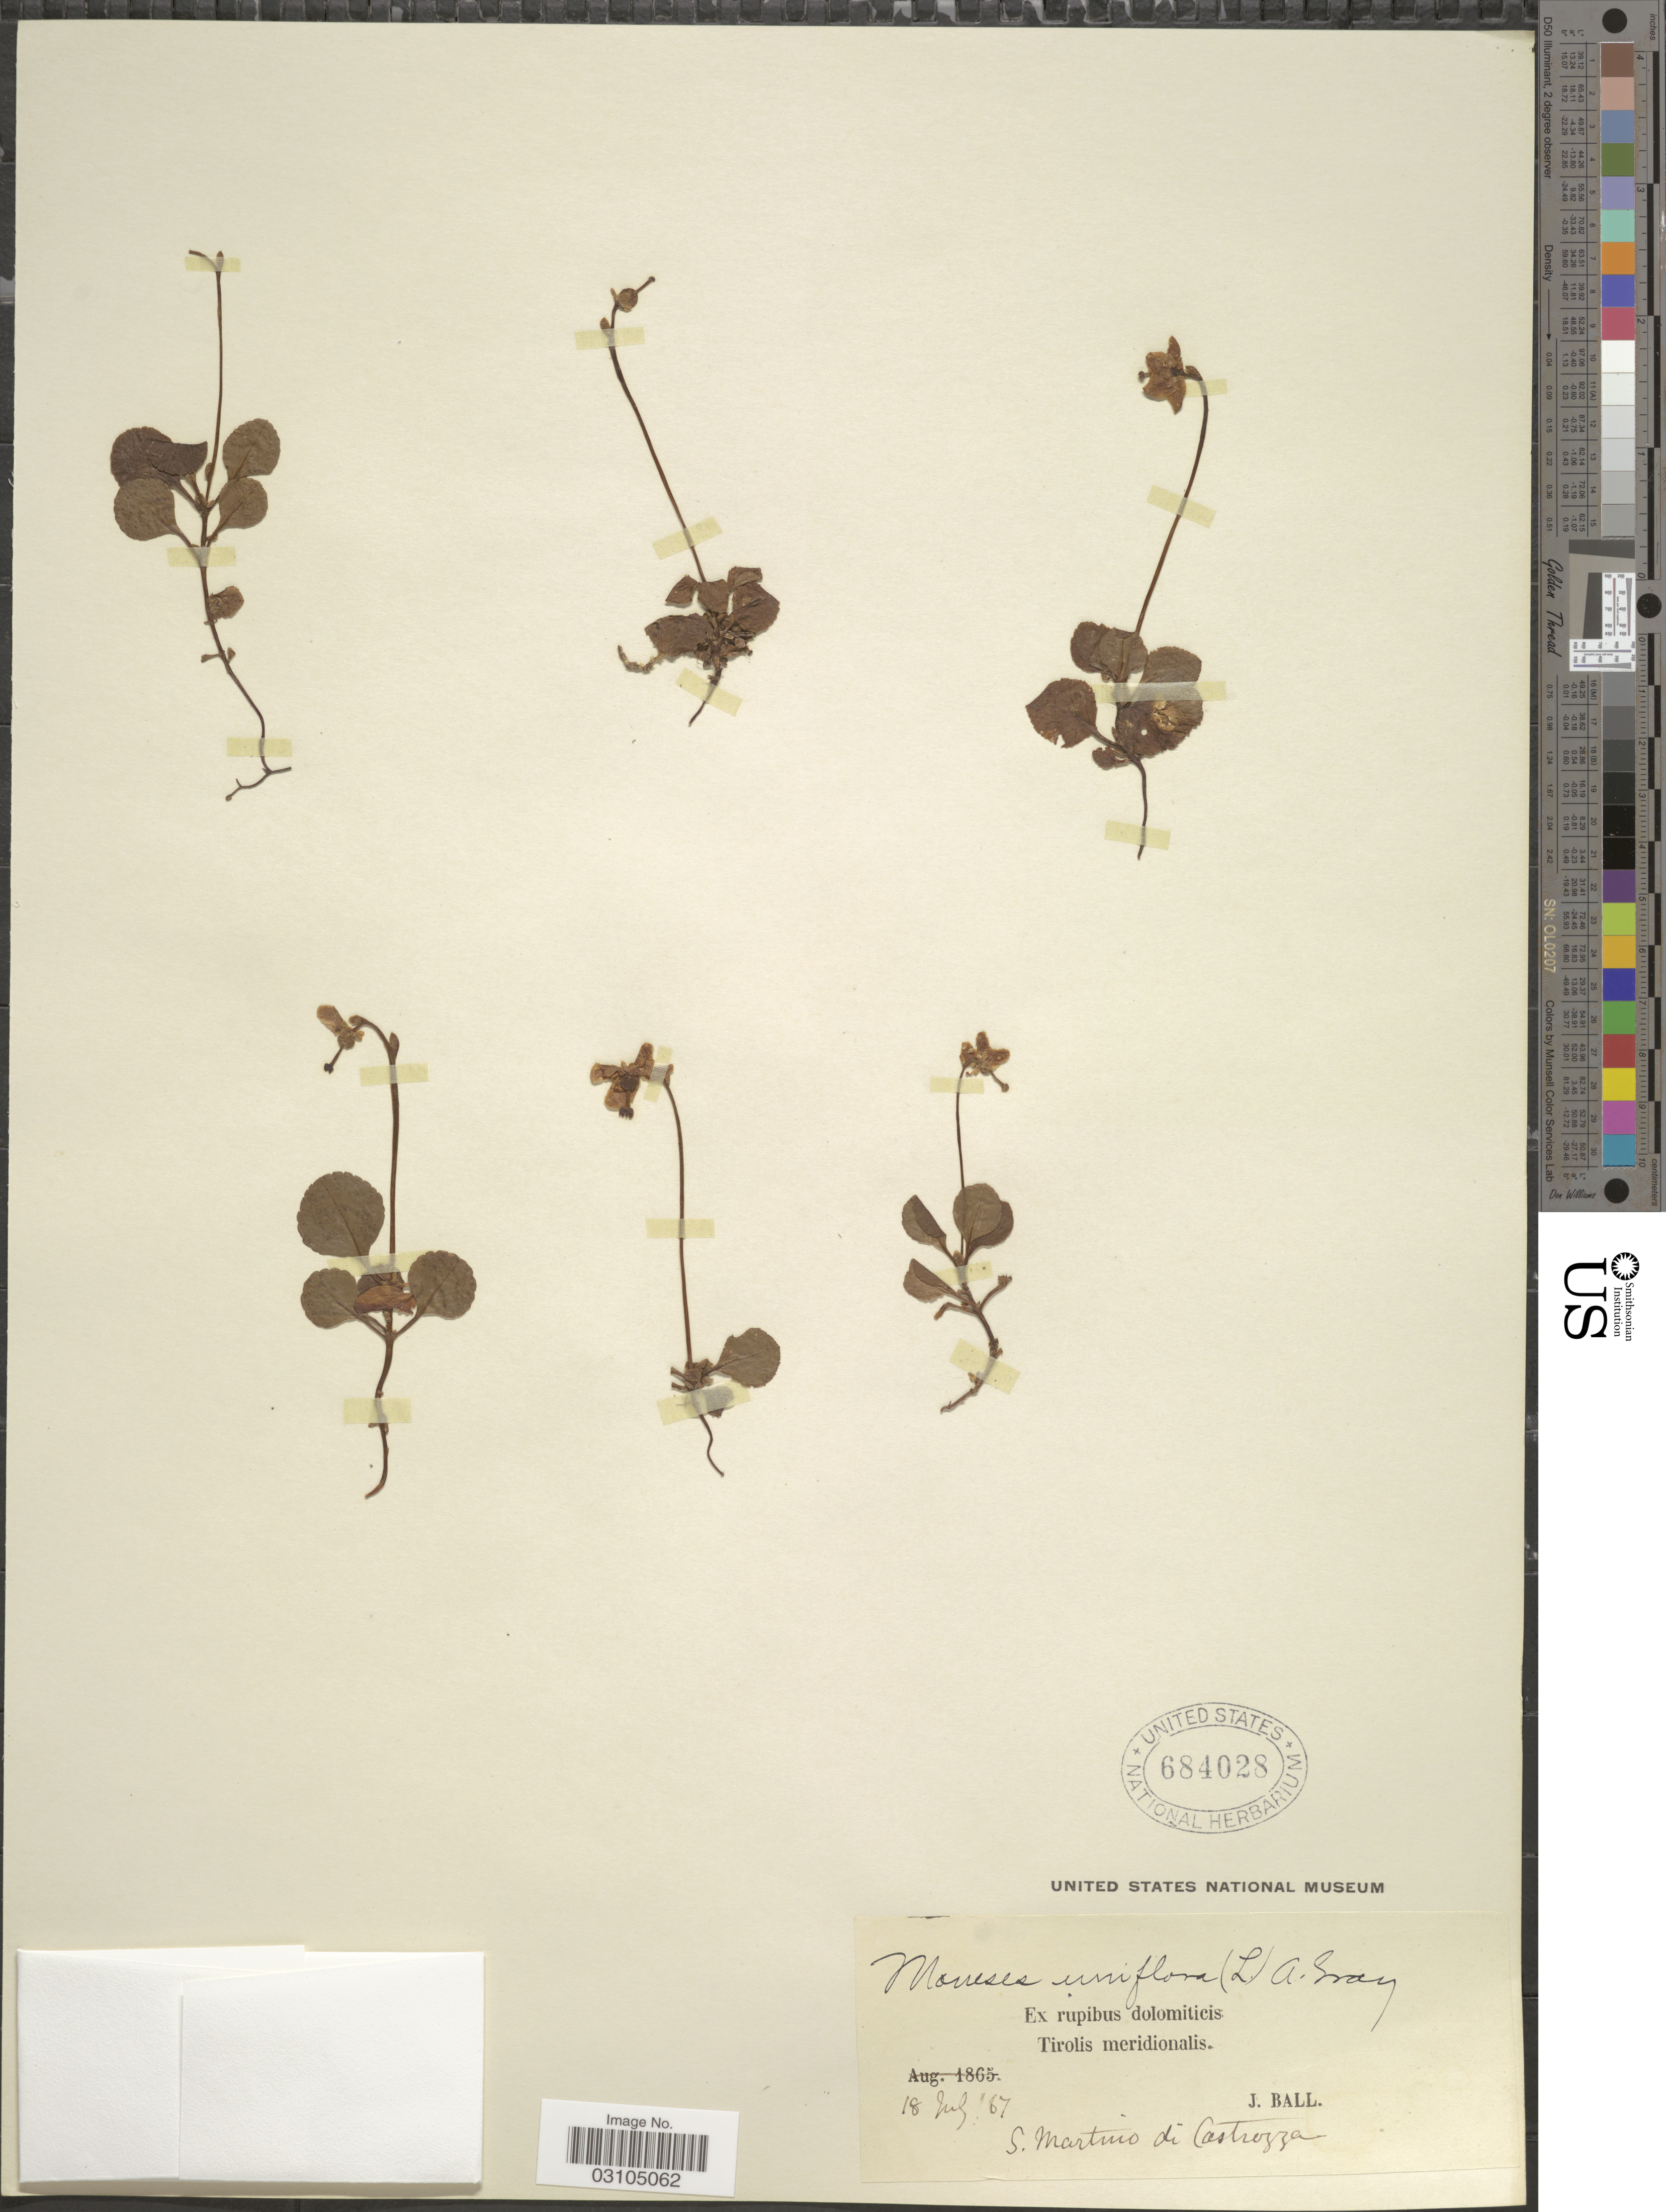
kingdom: Plantae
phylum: Tracheophyta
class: Magnoliopsida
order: Ericales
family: Ericaceae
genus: Moneses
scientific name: Moneses uniflora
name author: (L.) A. Gray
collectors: J. Ball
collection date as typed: Transcribed d/m/y: 18/7/67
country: Italy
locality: Tirolis meridionalis. S. Martino di Castrozza.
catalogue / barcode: US 684028